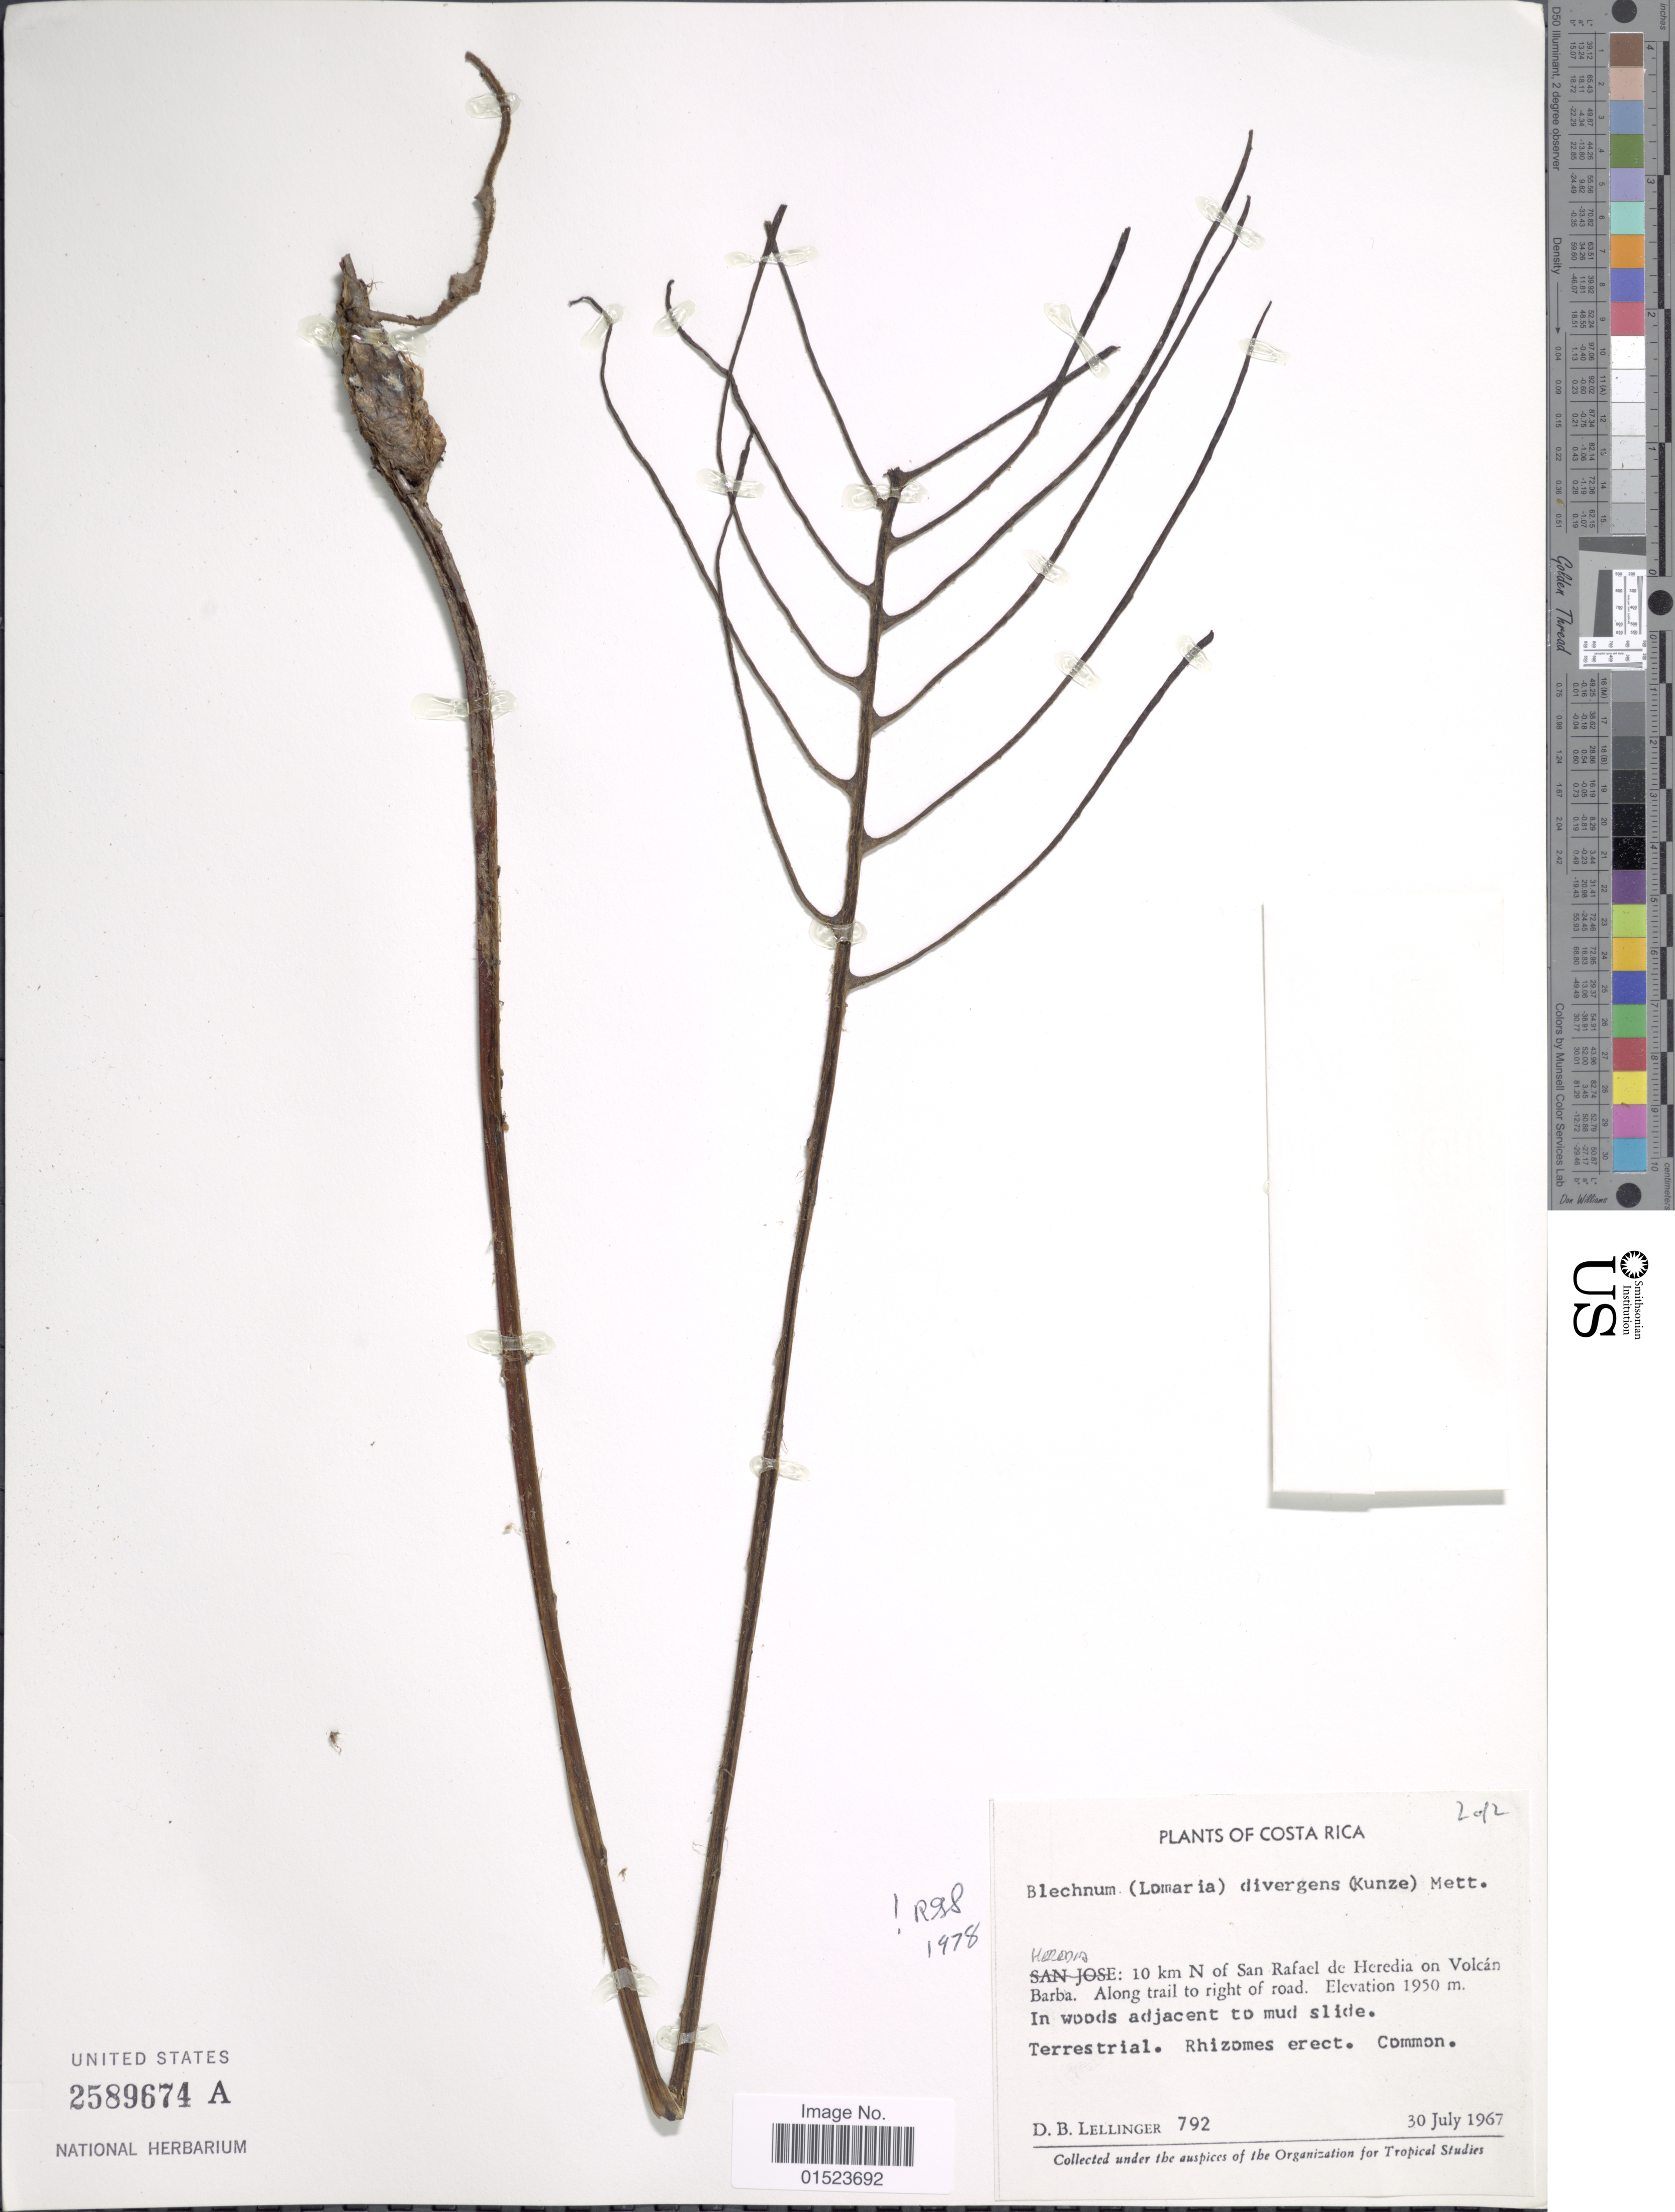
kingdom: Plantae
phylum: Tracheophyta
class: Polypodiopsida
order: Polypodiales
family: Blechnaceae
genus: Blechnum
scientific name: Blechnum divergens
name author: (Kunze) Mett.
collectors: D. B. Lellinger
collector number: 792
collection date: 1967-07-30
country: Costa Rica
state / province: Heredia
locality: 10 km N of San Rafael de Heredia on Volcán Barba. Along trail to right of road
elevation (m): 1950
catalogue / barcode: US 2589674A